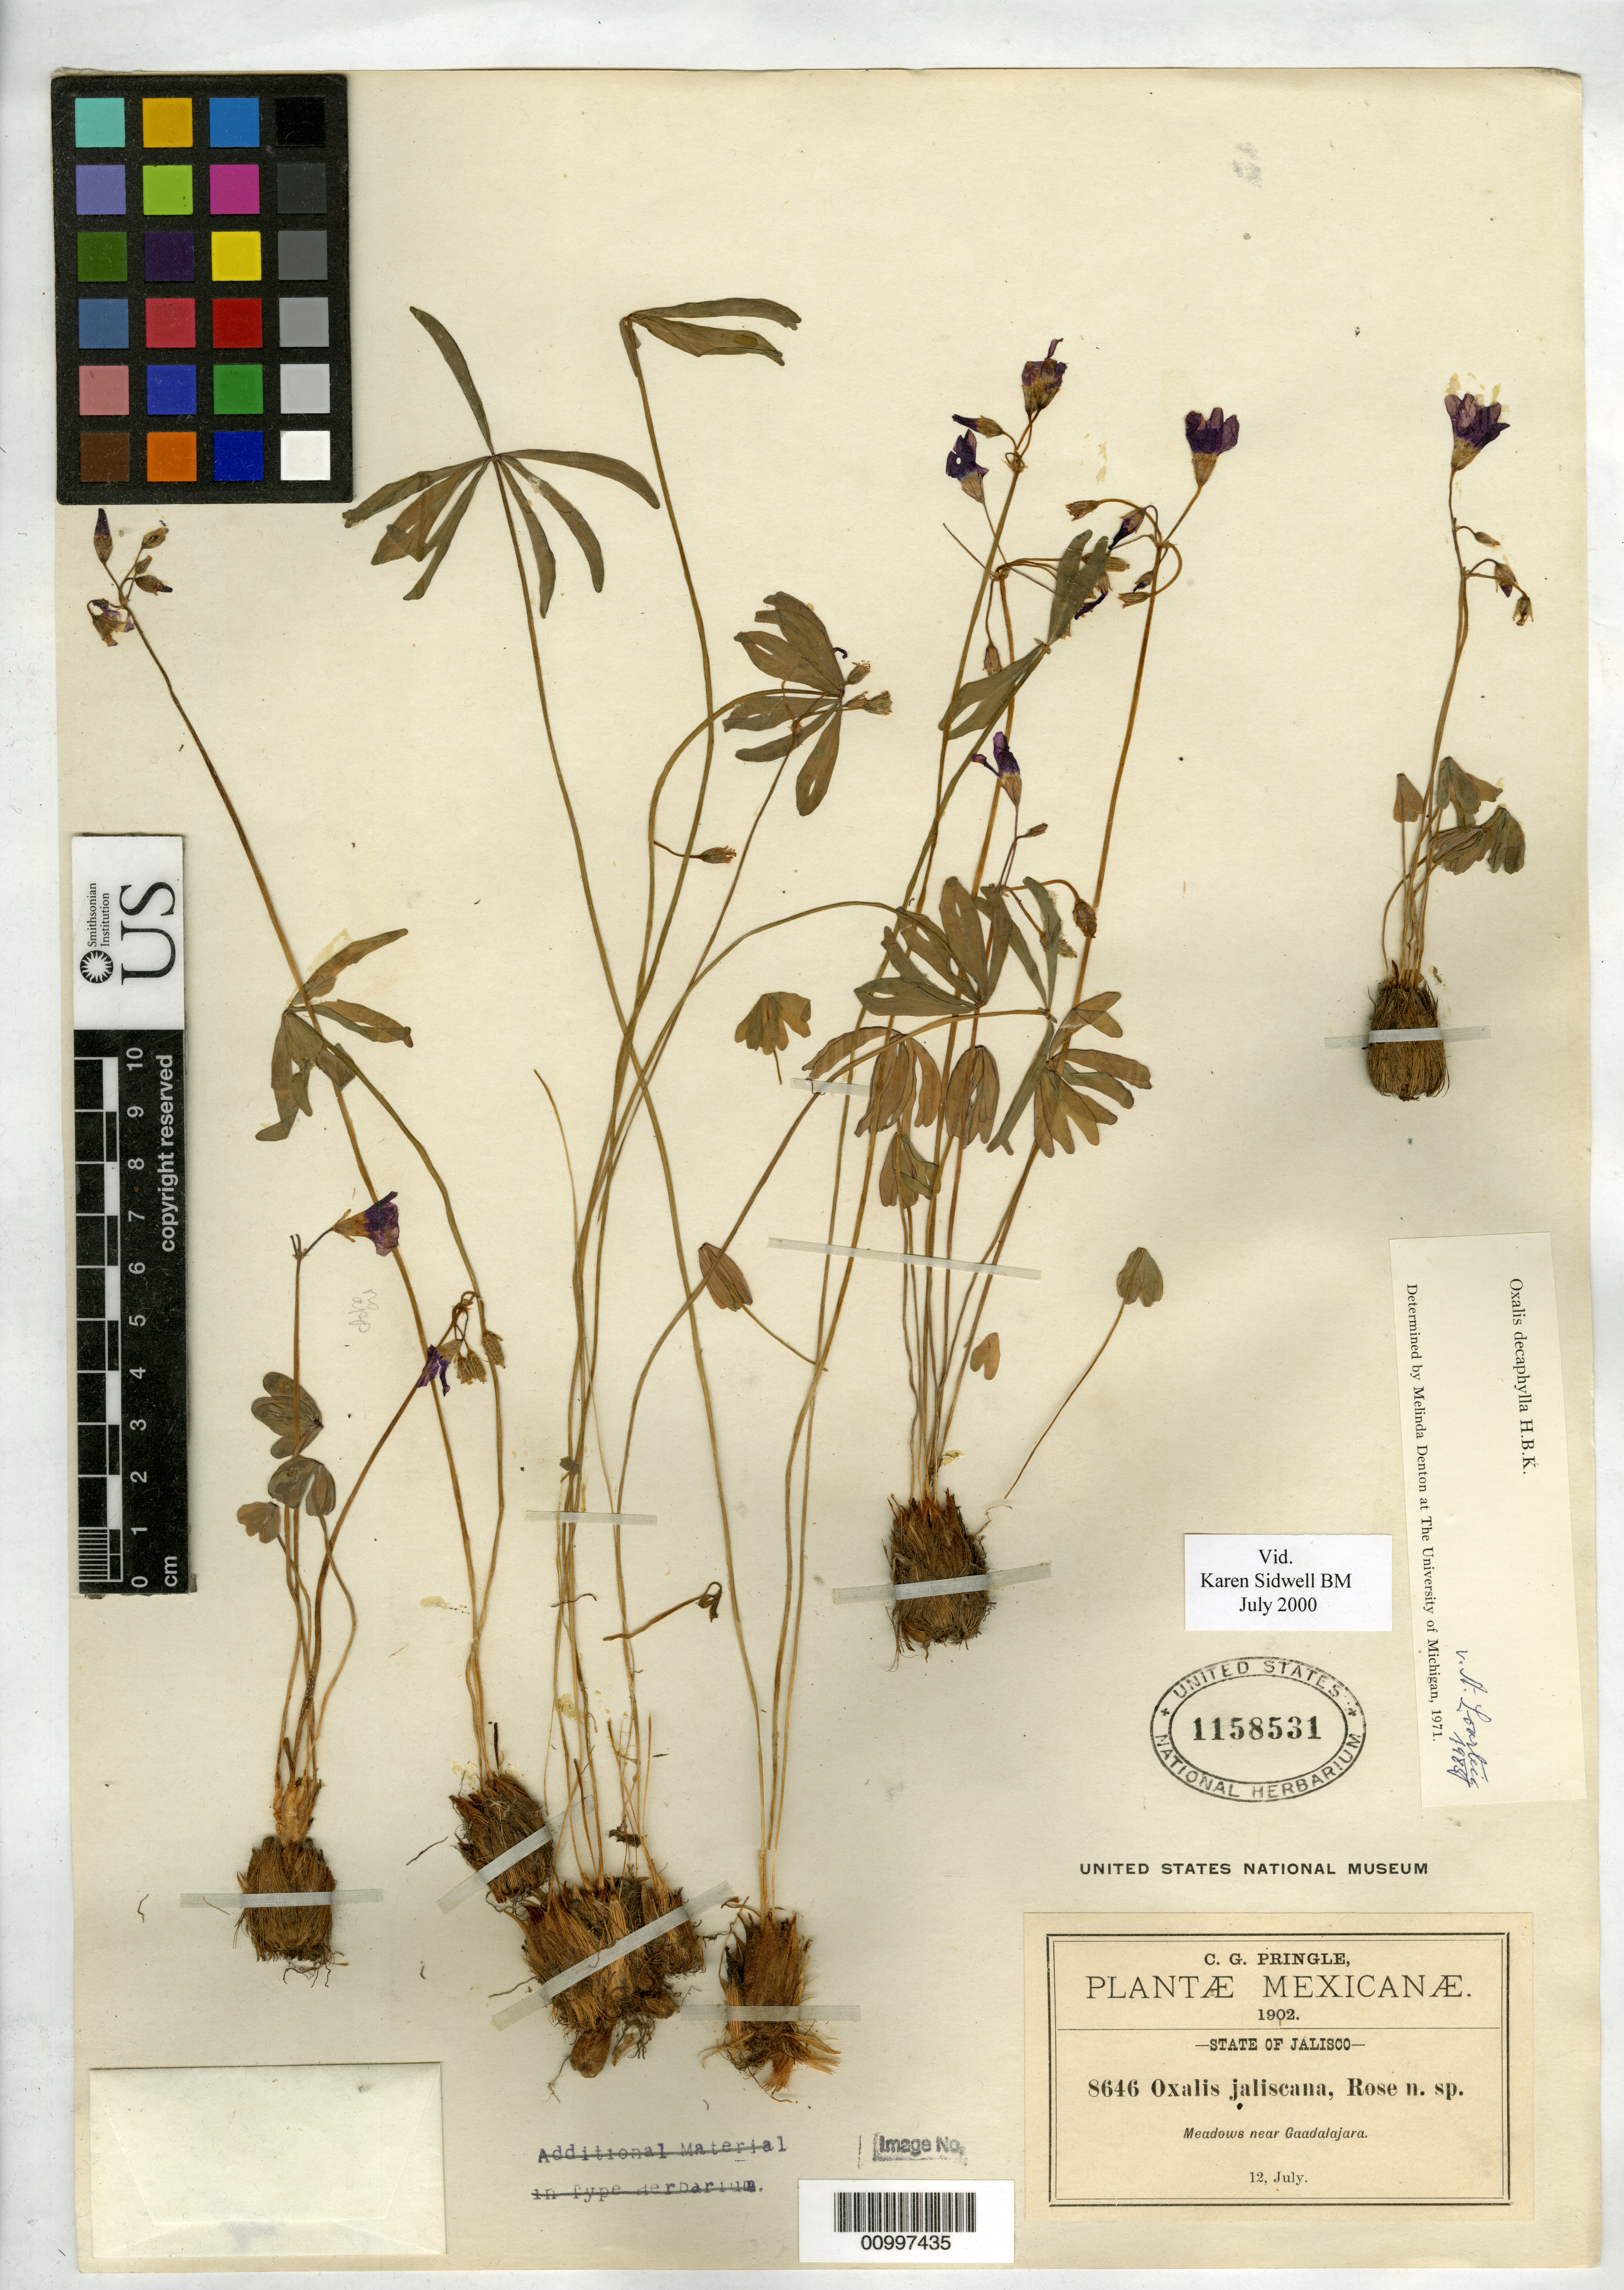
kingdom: Plantae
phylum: Tracheophyta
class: Magnoliopsida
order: Oxalidales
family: Oxalidaceae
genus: Ionoxalis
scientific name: Ionoxalis jaliscana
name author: Rose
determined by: Denton, M. F.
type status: Isotype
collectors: C. G. Pringle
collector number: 8646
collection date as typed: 12 Jul 1902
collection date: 1902-07-12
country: Mexico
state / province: Jalisco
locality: Near Guadalajara.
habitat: Meadows.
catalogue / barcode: US 1158531